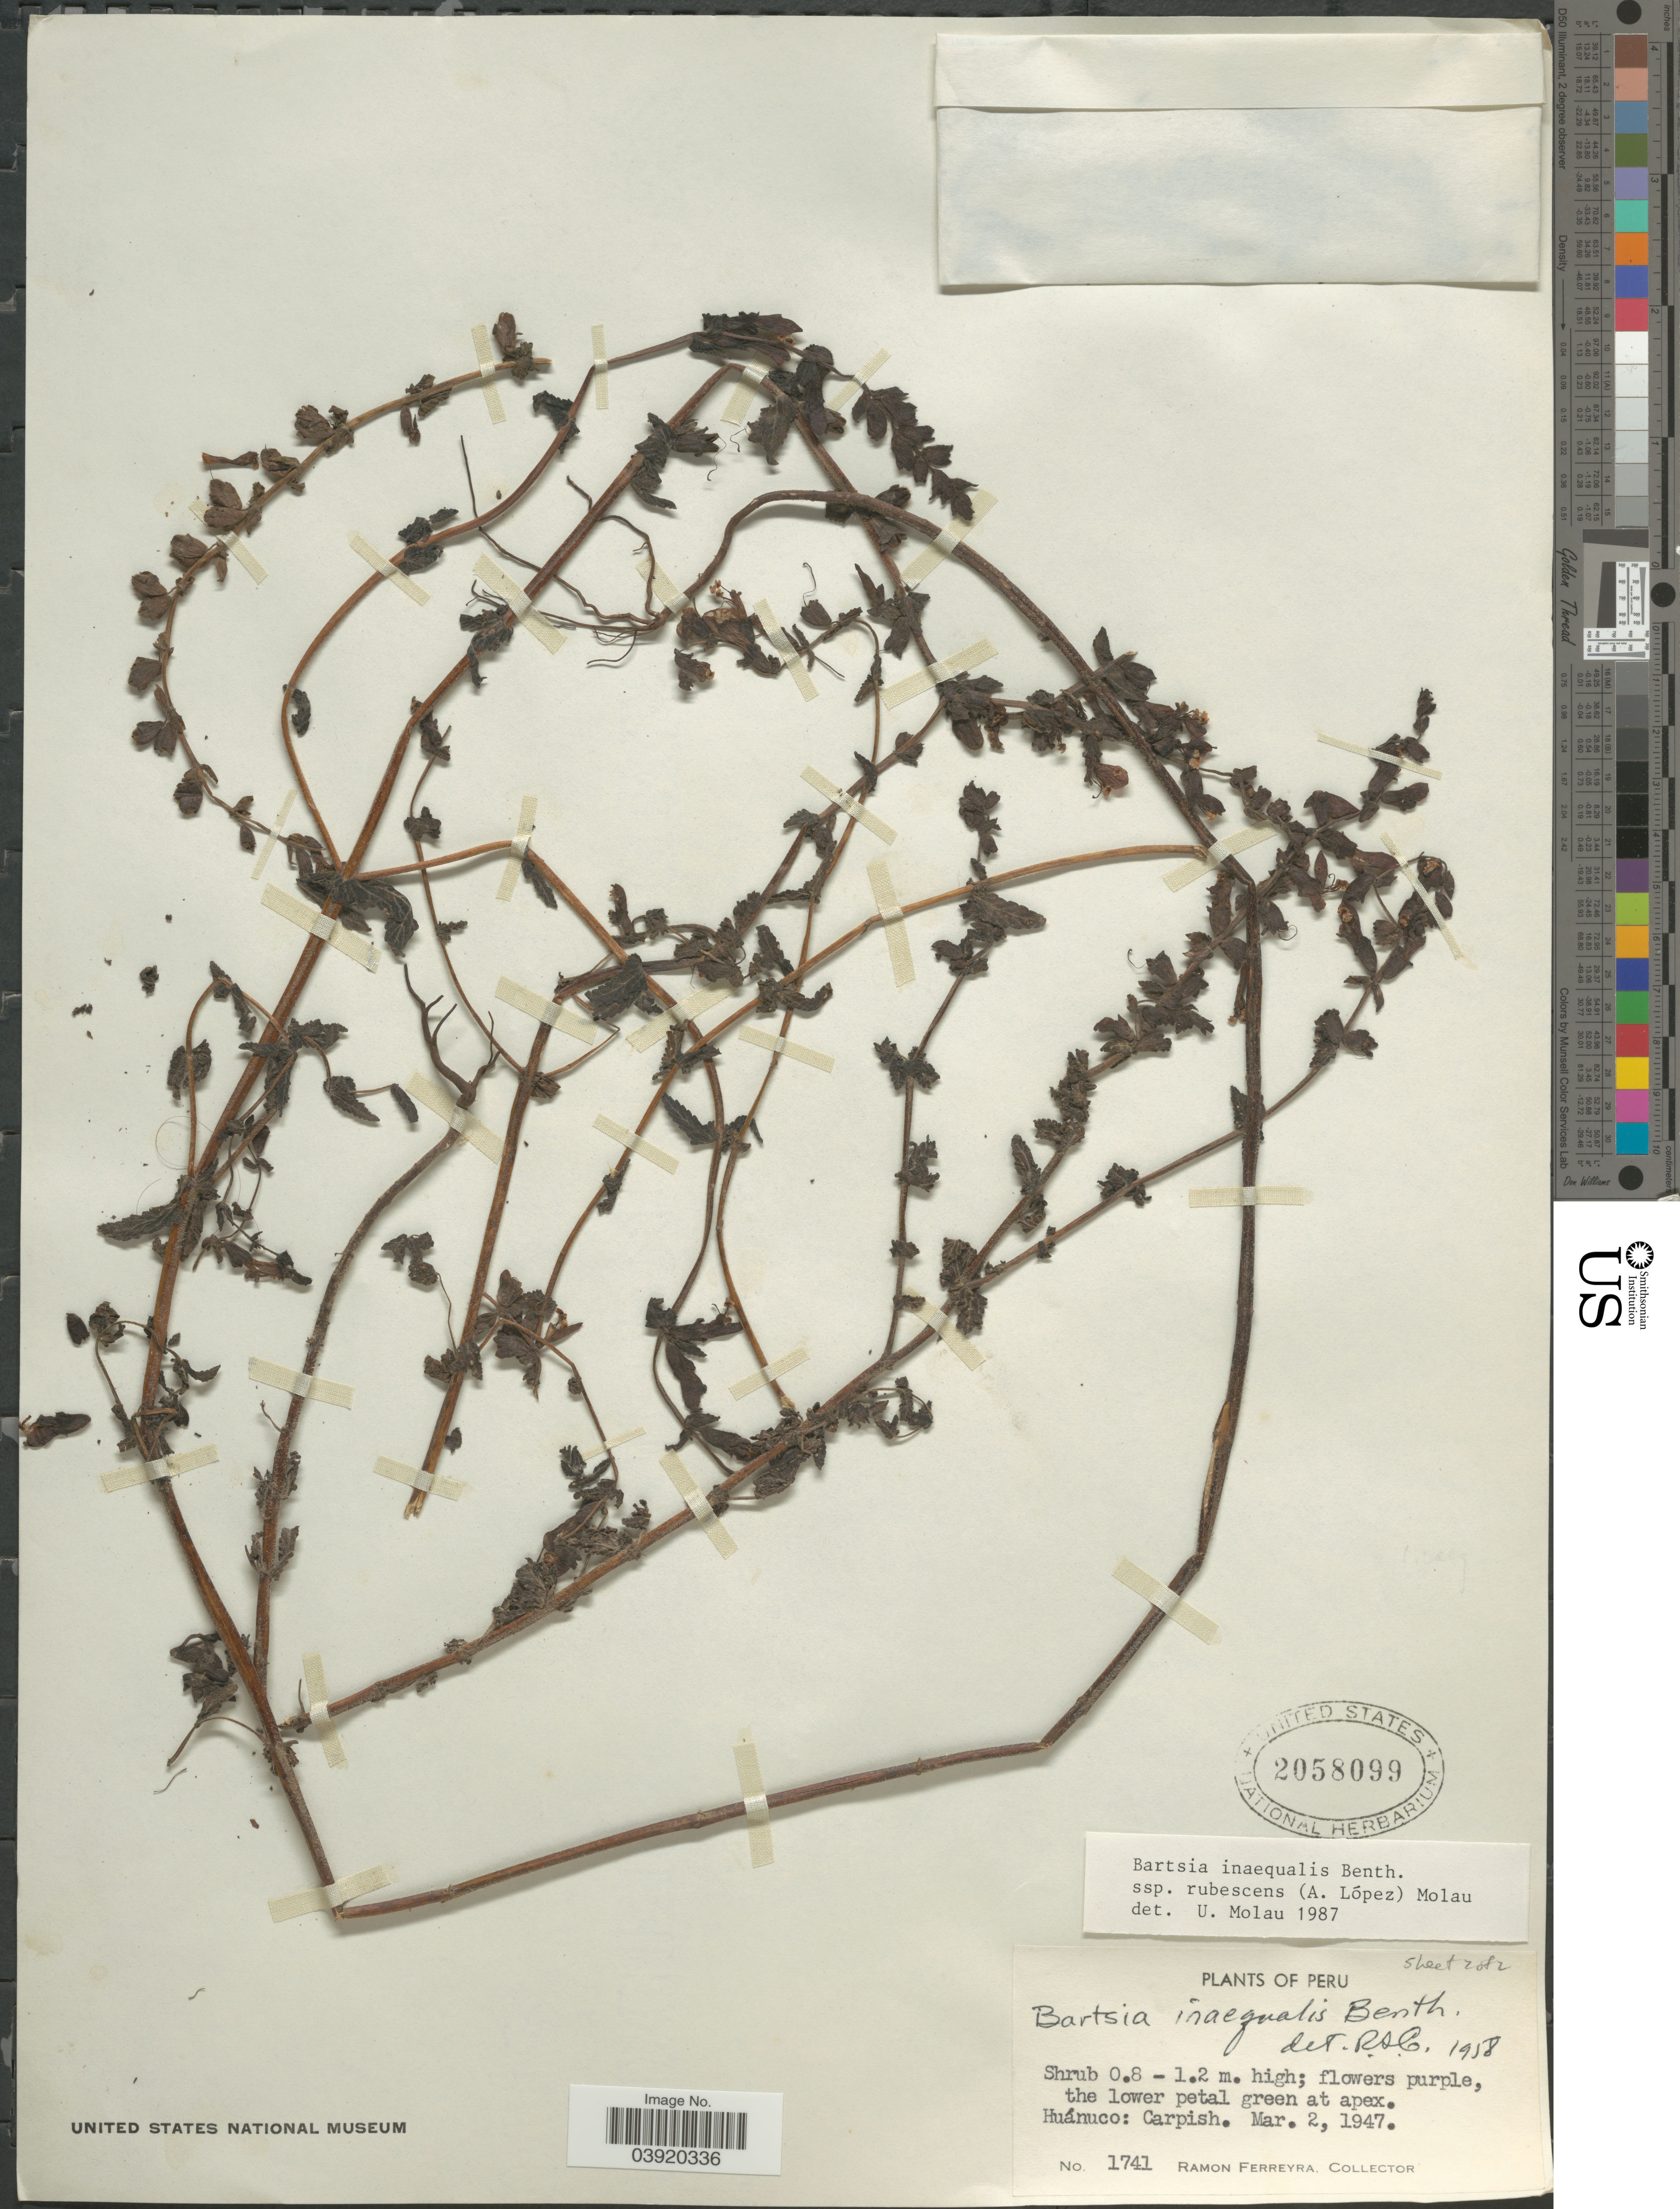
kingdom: Plantae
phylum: Tracheophyta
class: Magnoliopsida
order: Lamiales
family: Orobanchaceae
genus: Neobartsia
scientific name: Neobartsia inaequalis subsp. duripilis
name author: (Edwin) Uribe-Convers & Tank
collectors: R. A. Ferreyra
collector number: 1741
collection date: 1947-03-02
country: Peru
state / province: Huánuco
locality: Carpish.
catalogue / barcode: US 2058099